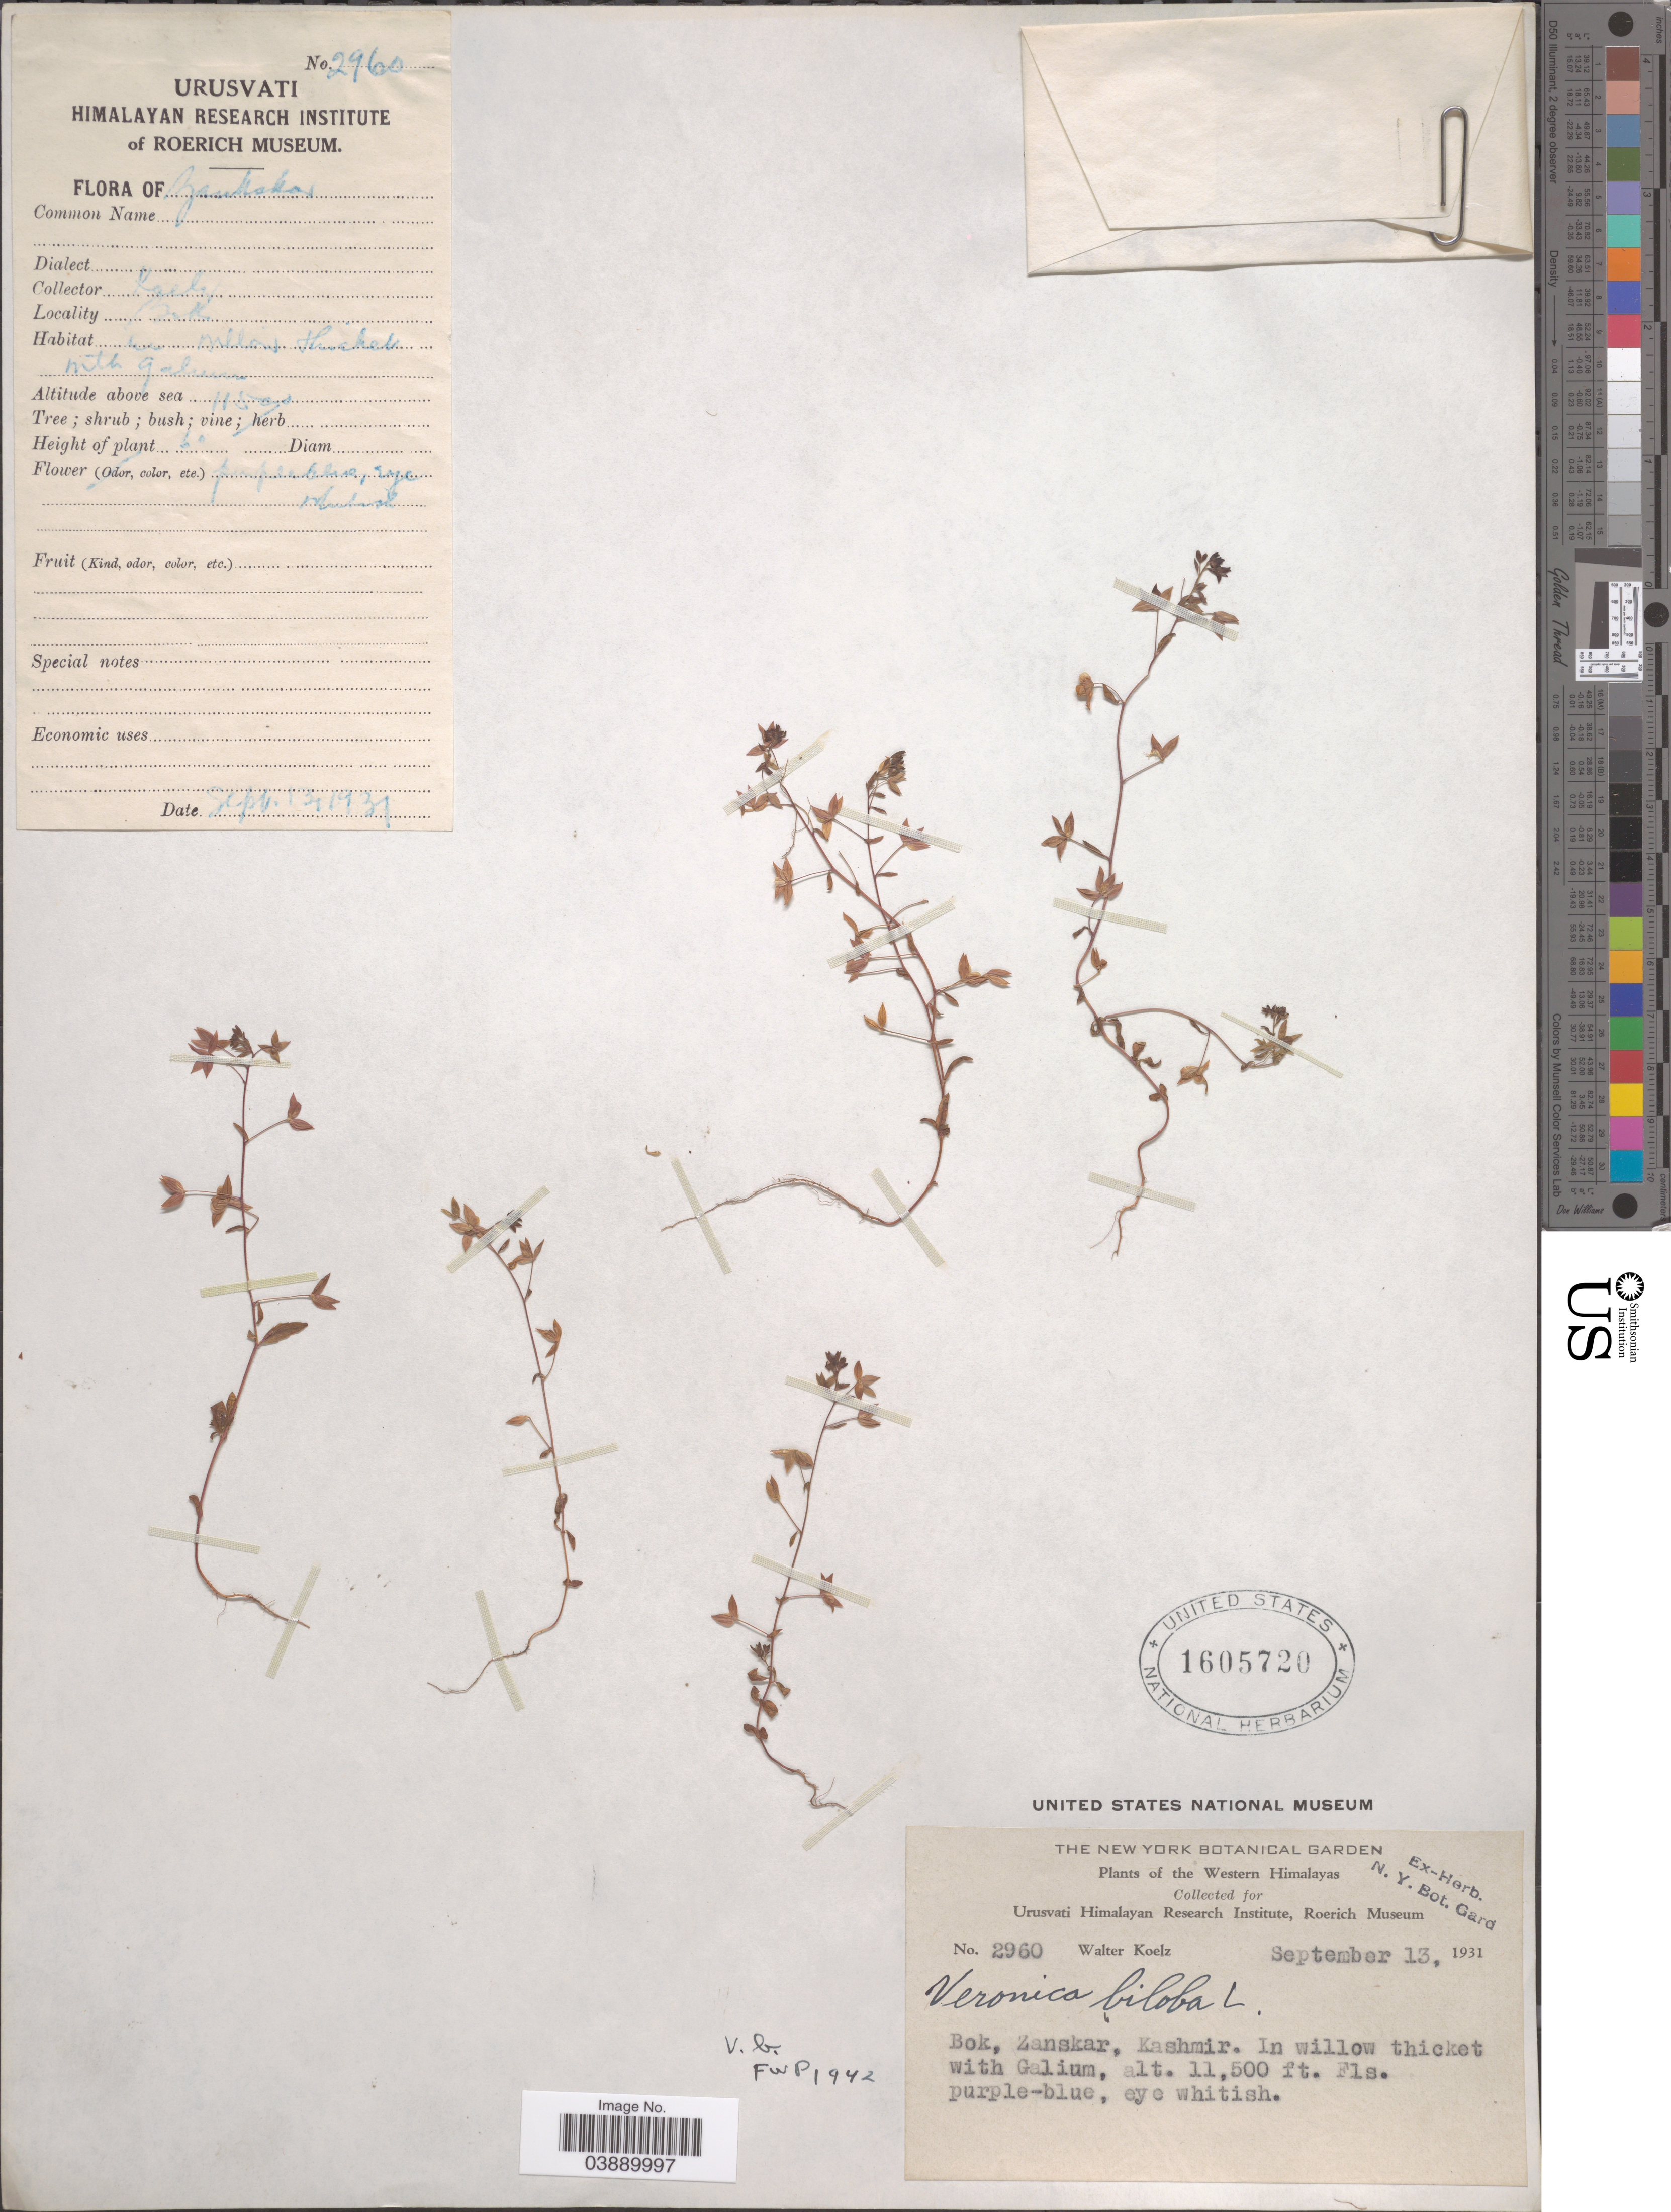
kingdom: Plantae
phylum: Tracheophyta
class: Magnoliopsida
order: Lamiales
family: Plantaginaceae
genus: Veronica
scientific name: Veronica biloba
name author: Schreb. ex L.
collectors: W. N. Koelz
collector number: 2960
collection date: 1931-09-13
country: India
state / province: Jammu and Kashmir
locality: Western Himalayas. Bok, Zanskar, Kashmir.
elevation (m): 3505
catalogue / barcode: US 1605720